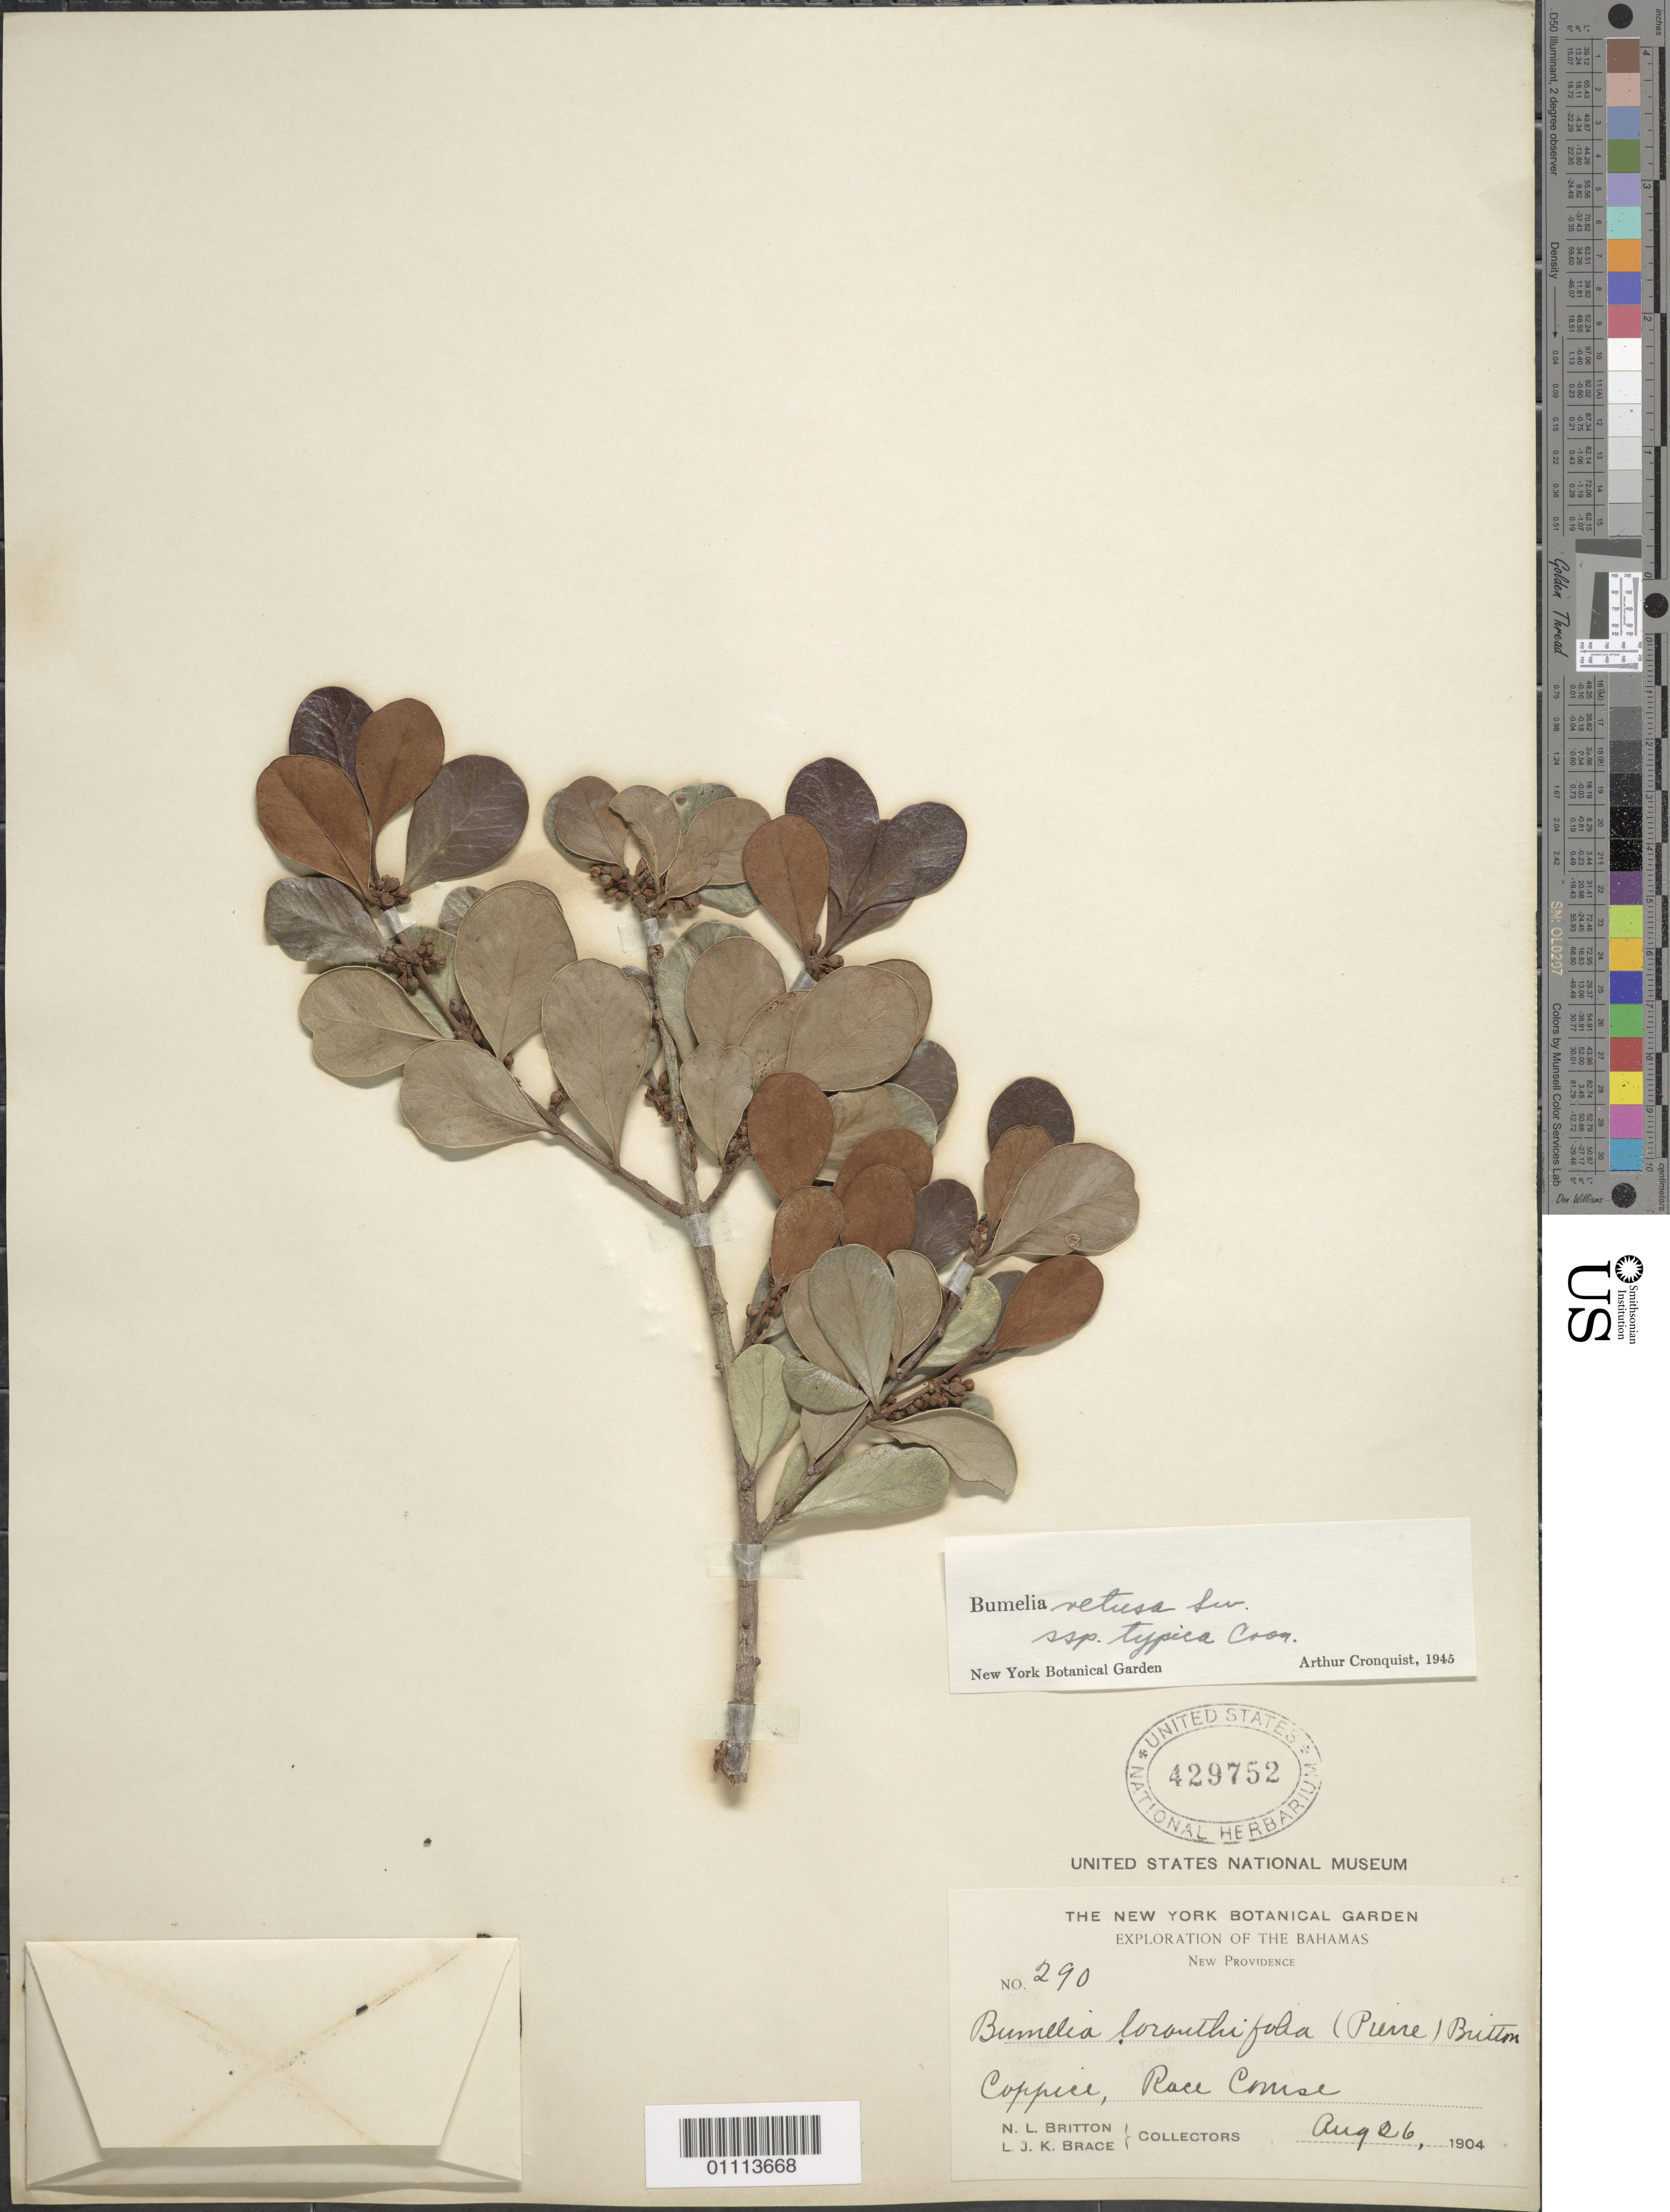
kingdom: Plantae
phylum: Tracheophyta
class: Magnoliopsida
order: Ericales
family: Sapotaceae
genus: Sideroxylon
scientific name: Sideroxylon americanum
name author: (Mill.) T.D. Penn.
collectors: N. Britton & L. J. K. Brace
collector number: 290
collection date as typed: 26 Aug 1904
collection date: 1904-08-26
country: Bahamas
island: New Providence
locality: Coppice, Race Course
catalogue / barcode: US 429752